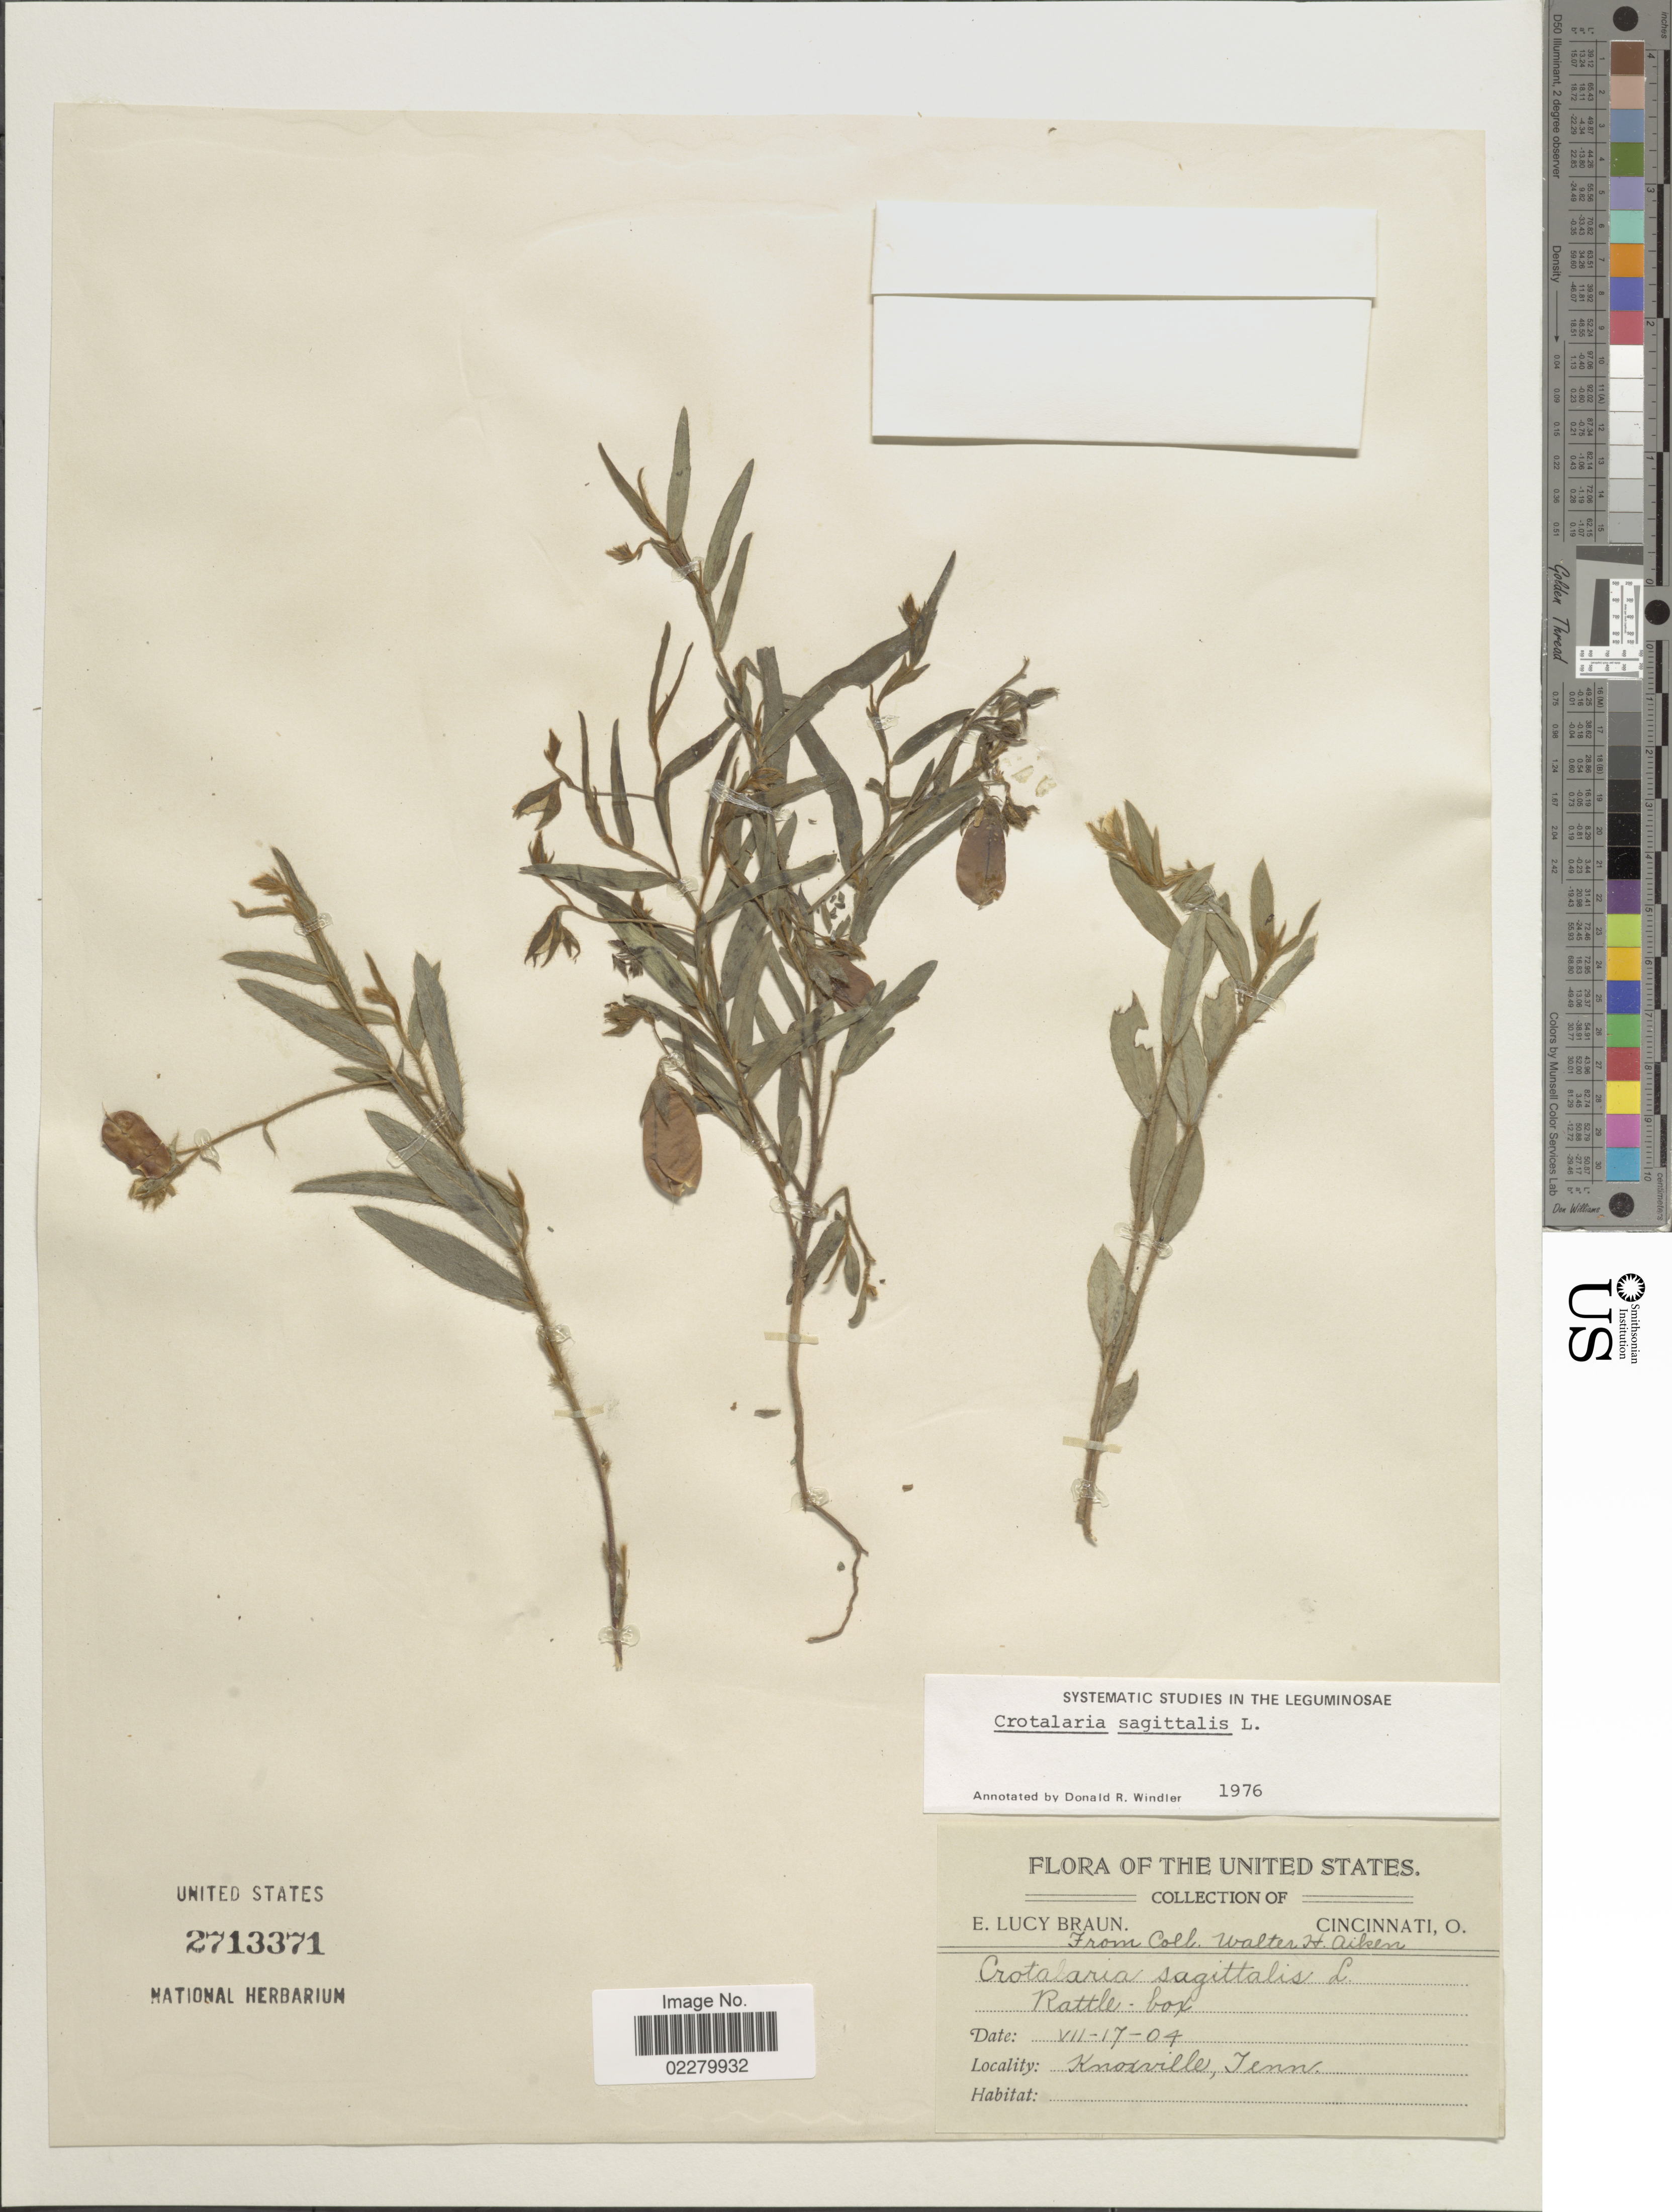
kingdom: Plantae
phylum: Tracheophyta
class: Magnoliopsida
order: Fabales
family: Fabaceae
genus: Crotalaria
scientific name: Crotalaria sagittalis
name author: L.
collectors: E. L. Braun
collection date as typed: Transcribed d/m/y: 17/7/4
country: United States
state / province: Tennessee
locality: Knoxville, Tenn.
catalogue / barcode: US 2713371